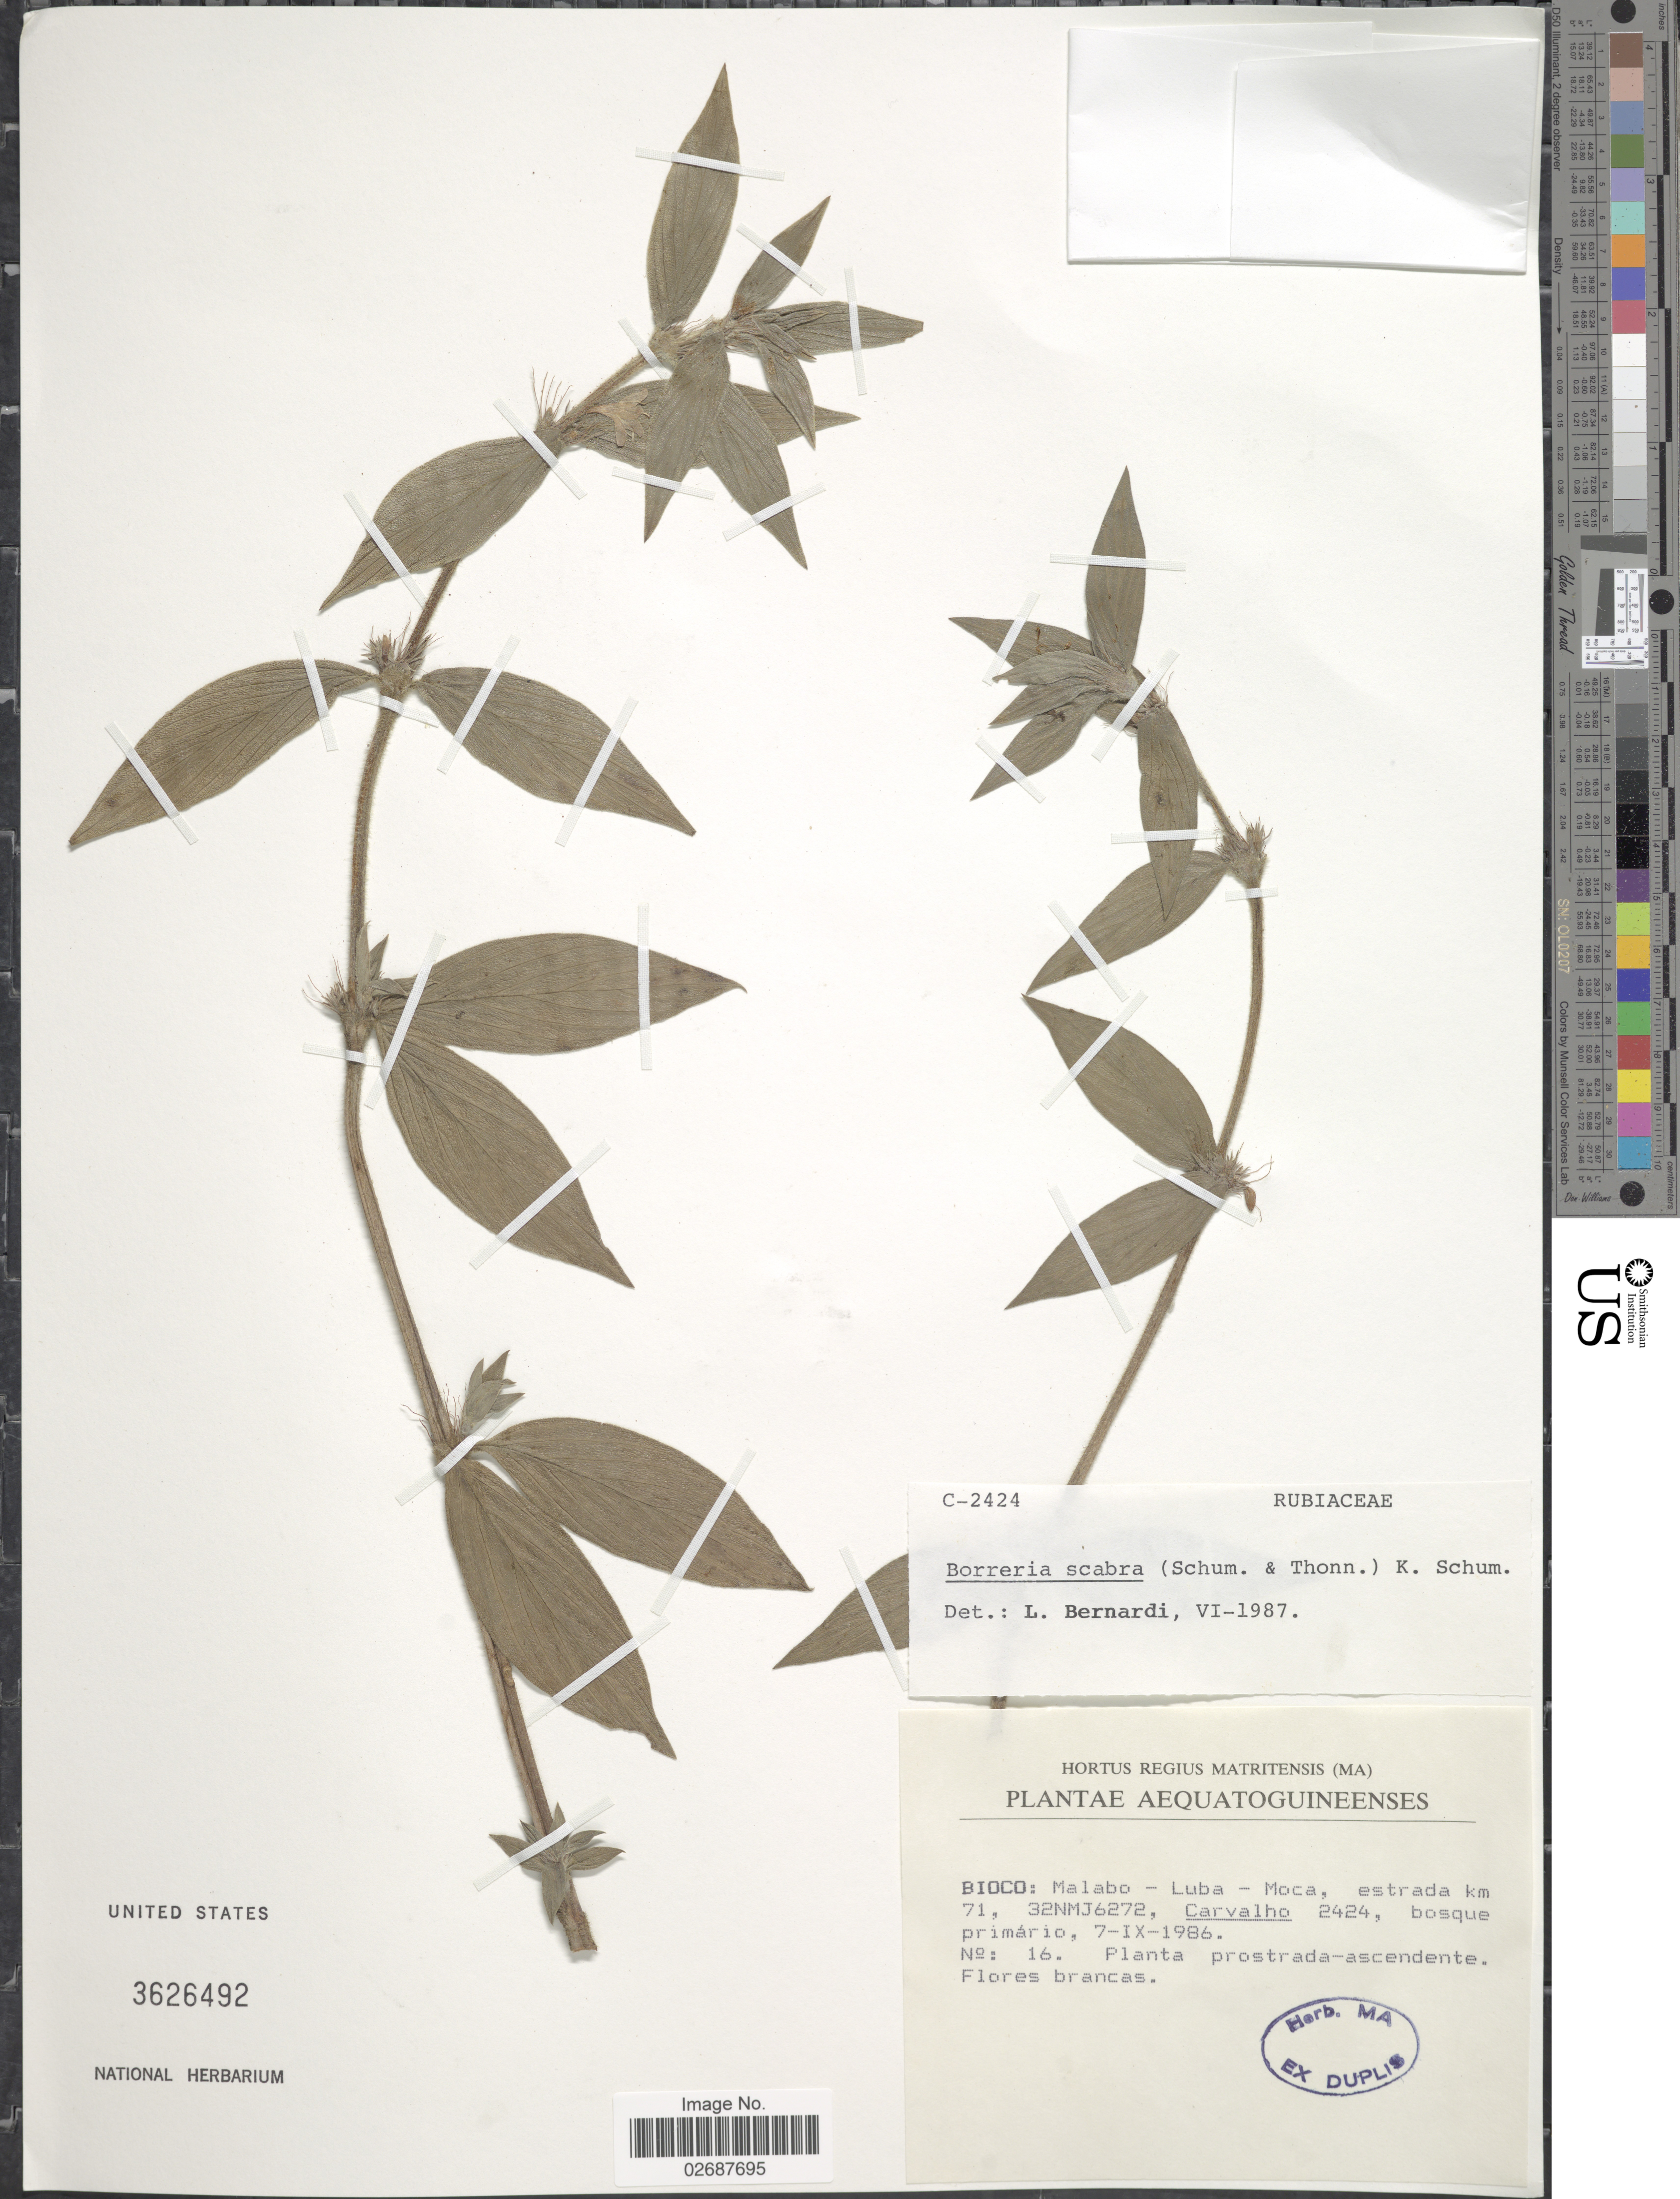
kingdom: Plantae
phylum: Tracheophyta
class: Magnoliopsida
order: Gentianales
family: Rubiaceae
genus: Borreria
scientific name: Borreria scabra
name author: (Schumach. & Thonn.) K. Schum.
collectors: Carvalho, --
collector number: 2424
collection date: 1986-09-07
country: Equatorial Guinea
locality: Aequatoguineenses, Bioco: Malabo-Luba-Moca, estrada km 71, 32NMJ6272.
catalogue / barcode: US 3626492